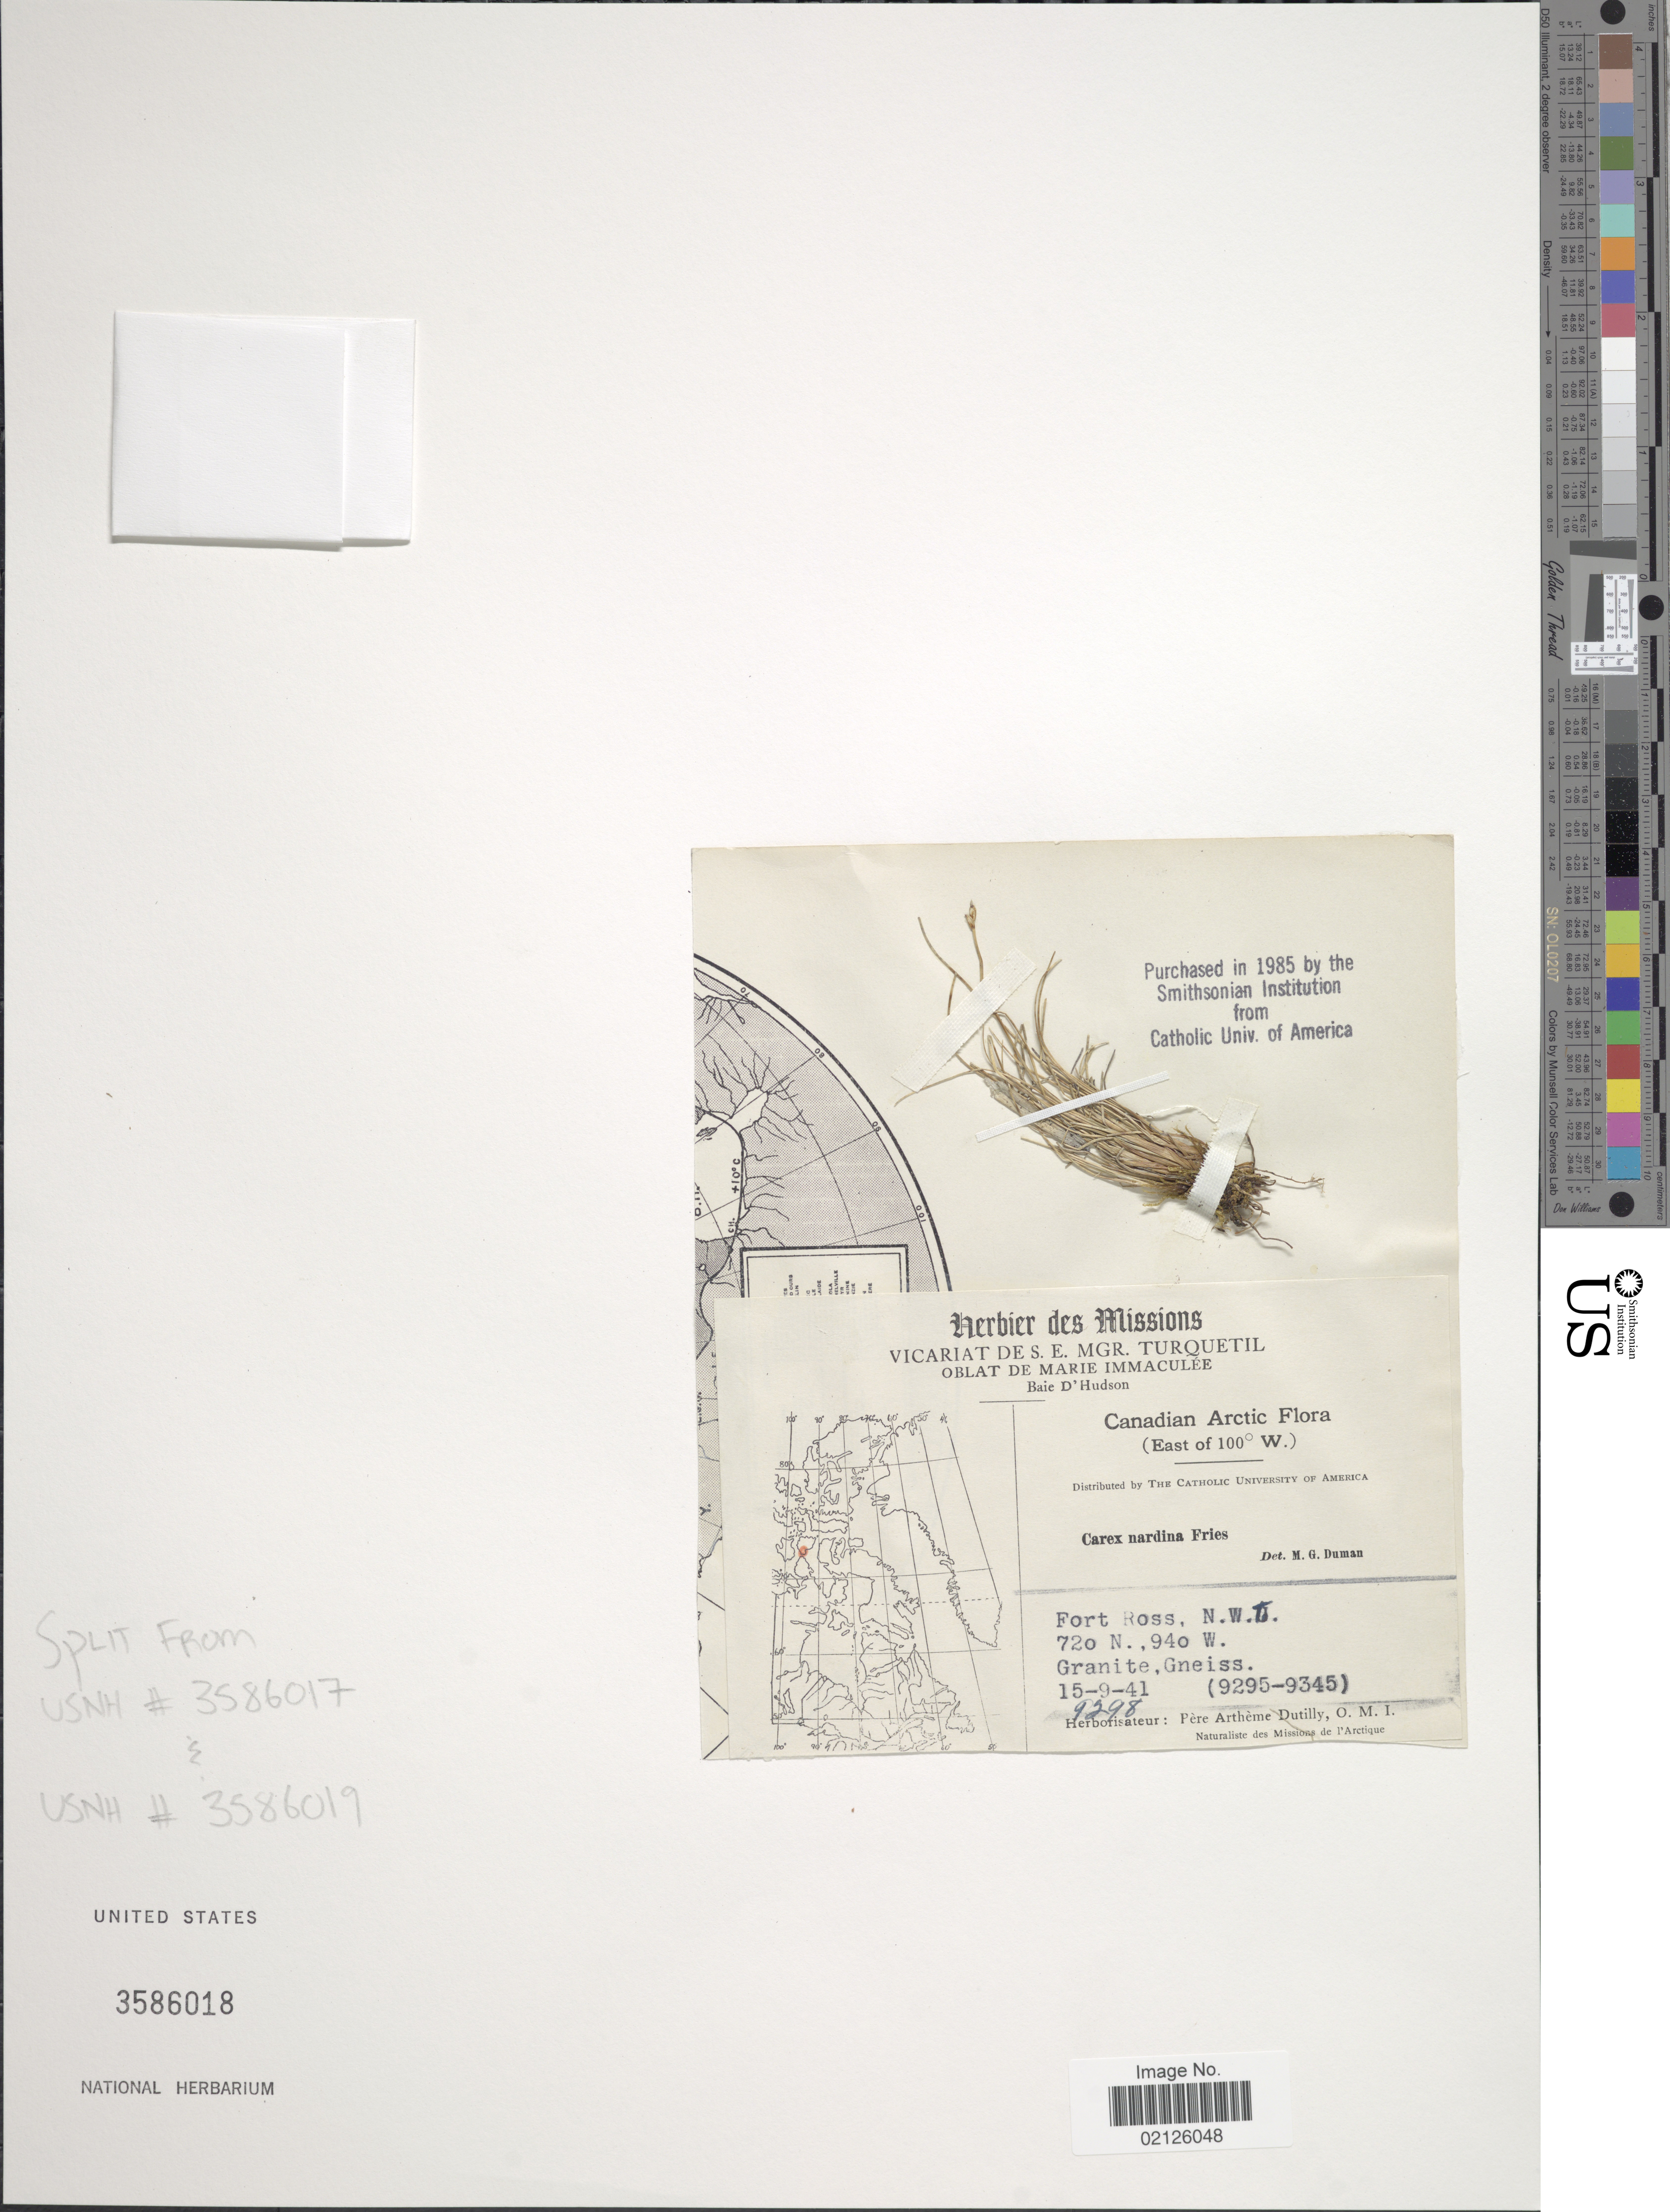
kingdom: Plantae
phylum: Tracheophyta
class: Liliopsida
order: Poales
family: Cyperaceae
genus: Carex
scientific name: Carex nardina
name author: (Hornem.) Fr.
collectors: P. Dutilly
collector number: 9298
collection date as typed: Transcribed d/m/y: 15/9/41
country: Canada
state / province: Nunavut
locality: Canadian Arctic (East of 100° W), Fort Ross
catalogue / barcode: US 3586018